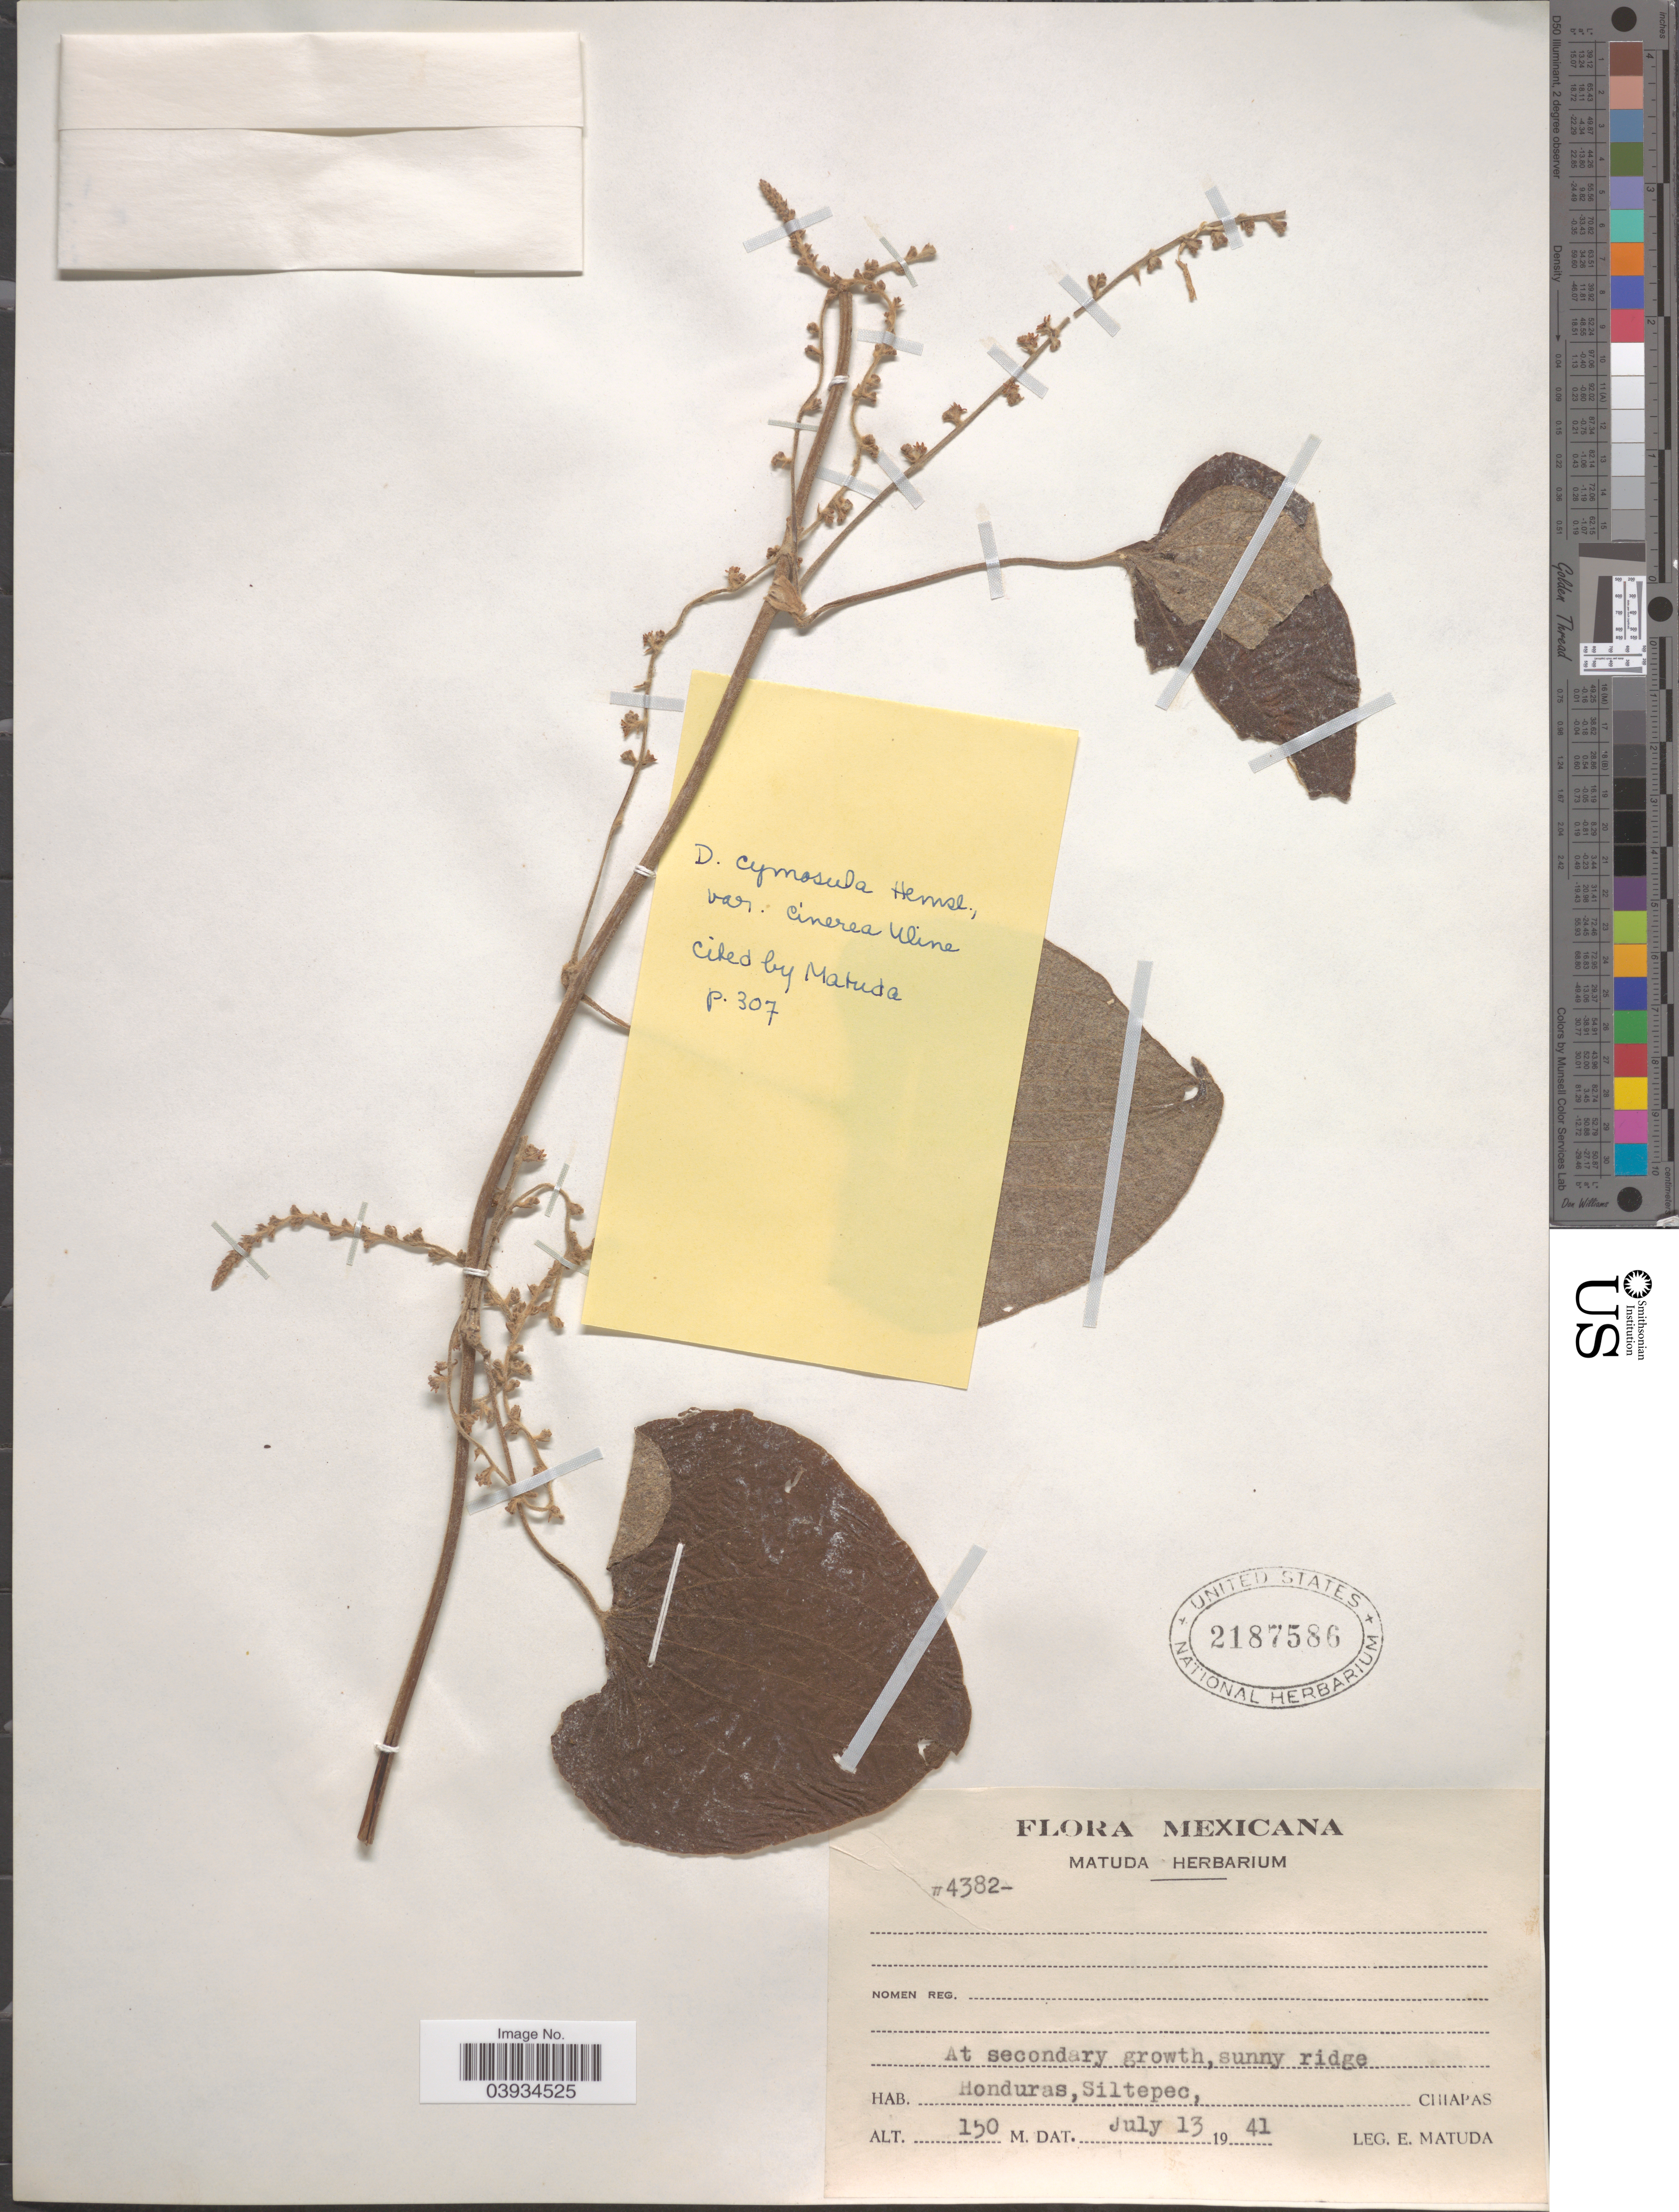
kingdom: Plantae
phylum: Tracheophyta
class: Liliopsida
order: Dioscoreales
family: Dioscoreaceae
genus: Dioscorea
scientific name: Dioscorea cymosula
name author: Hemsl.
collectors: E. Matuda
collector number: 4382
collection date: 1941-07-13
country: Mexico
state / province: Chiapas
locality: Honduras, Siltepec.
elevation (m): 150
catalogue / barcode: US 2187586